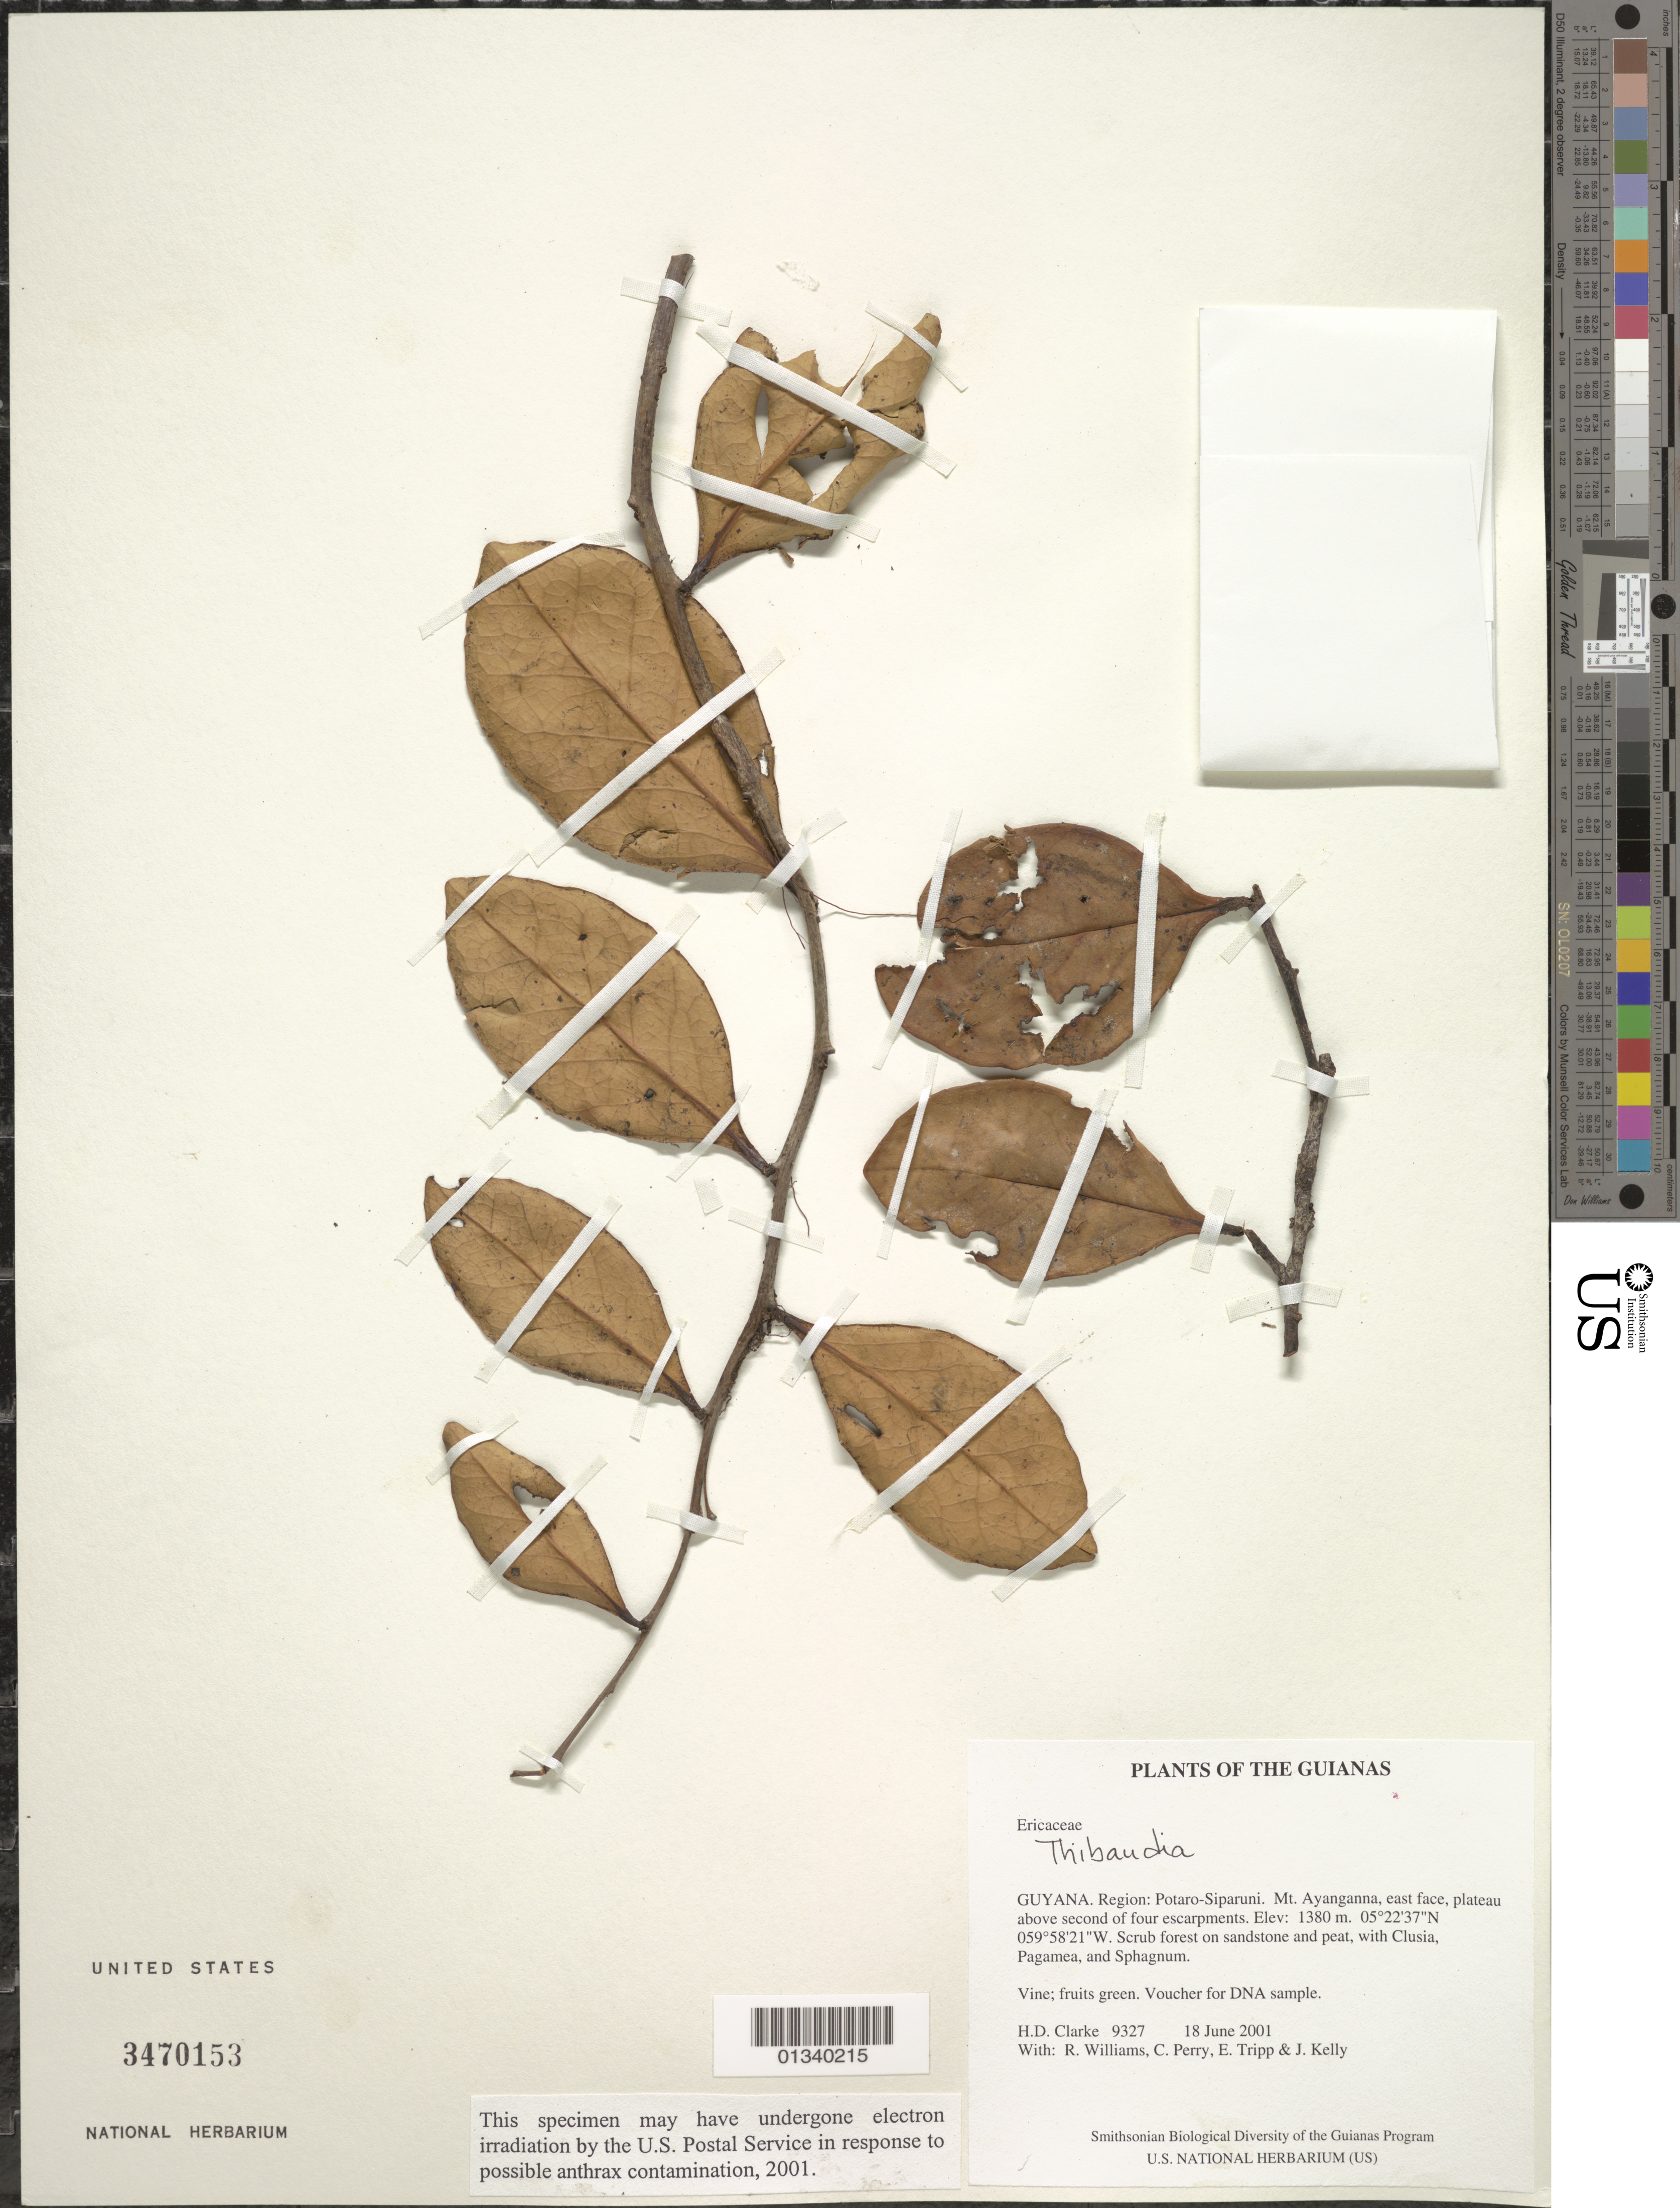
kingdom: Plantae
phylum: Tracheophyta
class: Magnoliopsida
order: Ericales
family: Ericaceae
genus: Thibaudia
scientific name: Thibaudia sp.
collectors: H. D. Clarke, R. Williams, C. Perry, E. Tripp & J. Kelly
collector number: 9327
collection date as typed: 18 June 2001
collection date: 2001-06-18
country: Guyana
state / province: Potaro-Siparuni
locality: Mt. Ayanganna, east face, plateau above second of four escarpments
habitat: Scrub forest on sandstone and peat, with Clusia, Pagamea, and Sphagnum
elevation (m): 1380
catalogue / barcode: US 3470153